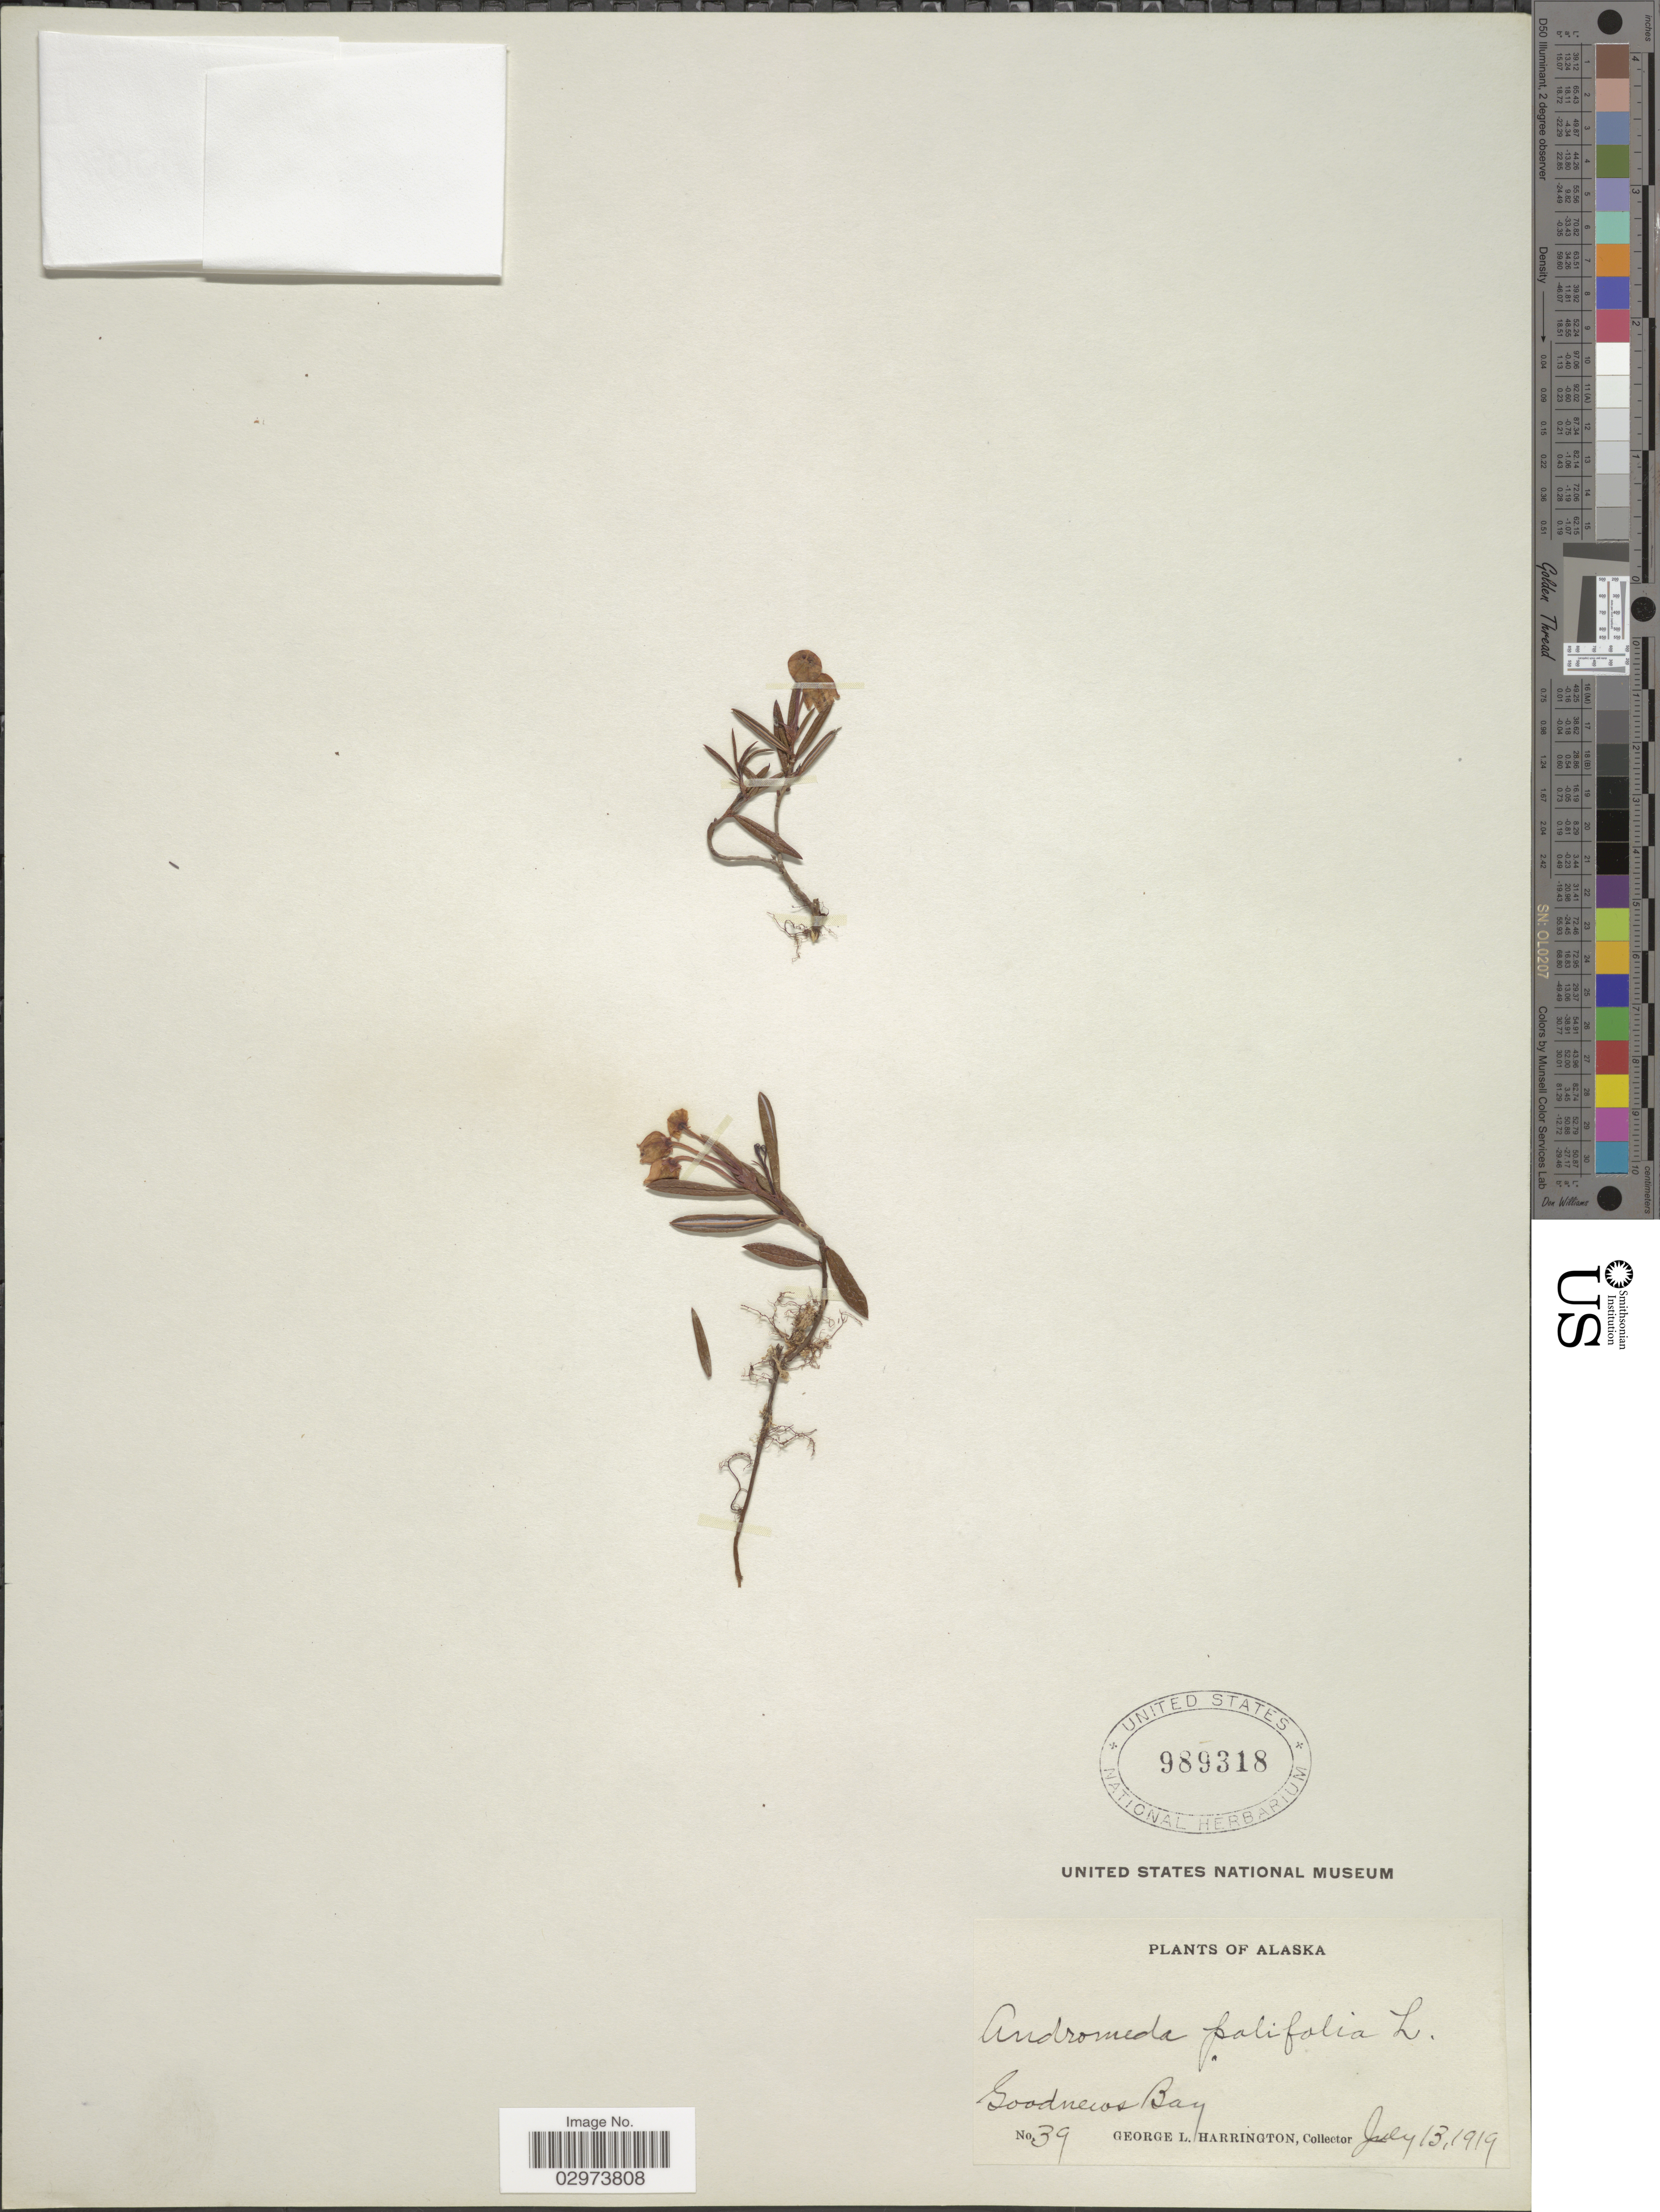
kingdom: Plantae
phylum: Tracheophyta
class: Magnoliopsida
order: Ericales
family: Ericaceae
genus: Andromeda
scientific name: Andromeda polifolia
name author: L.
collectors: G. Harrington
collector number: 39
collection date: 1919-07-13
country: United States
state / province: Alaska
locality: Goodnews Bay.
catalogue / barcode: US 989318